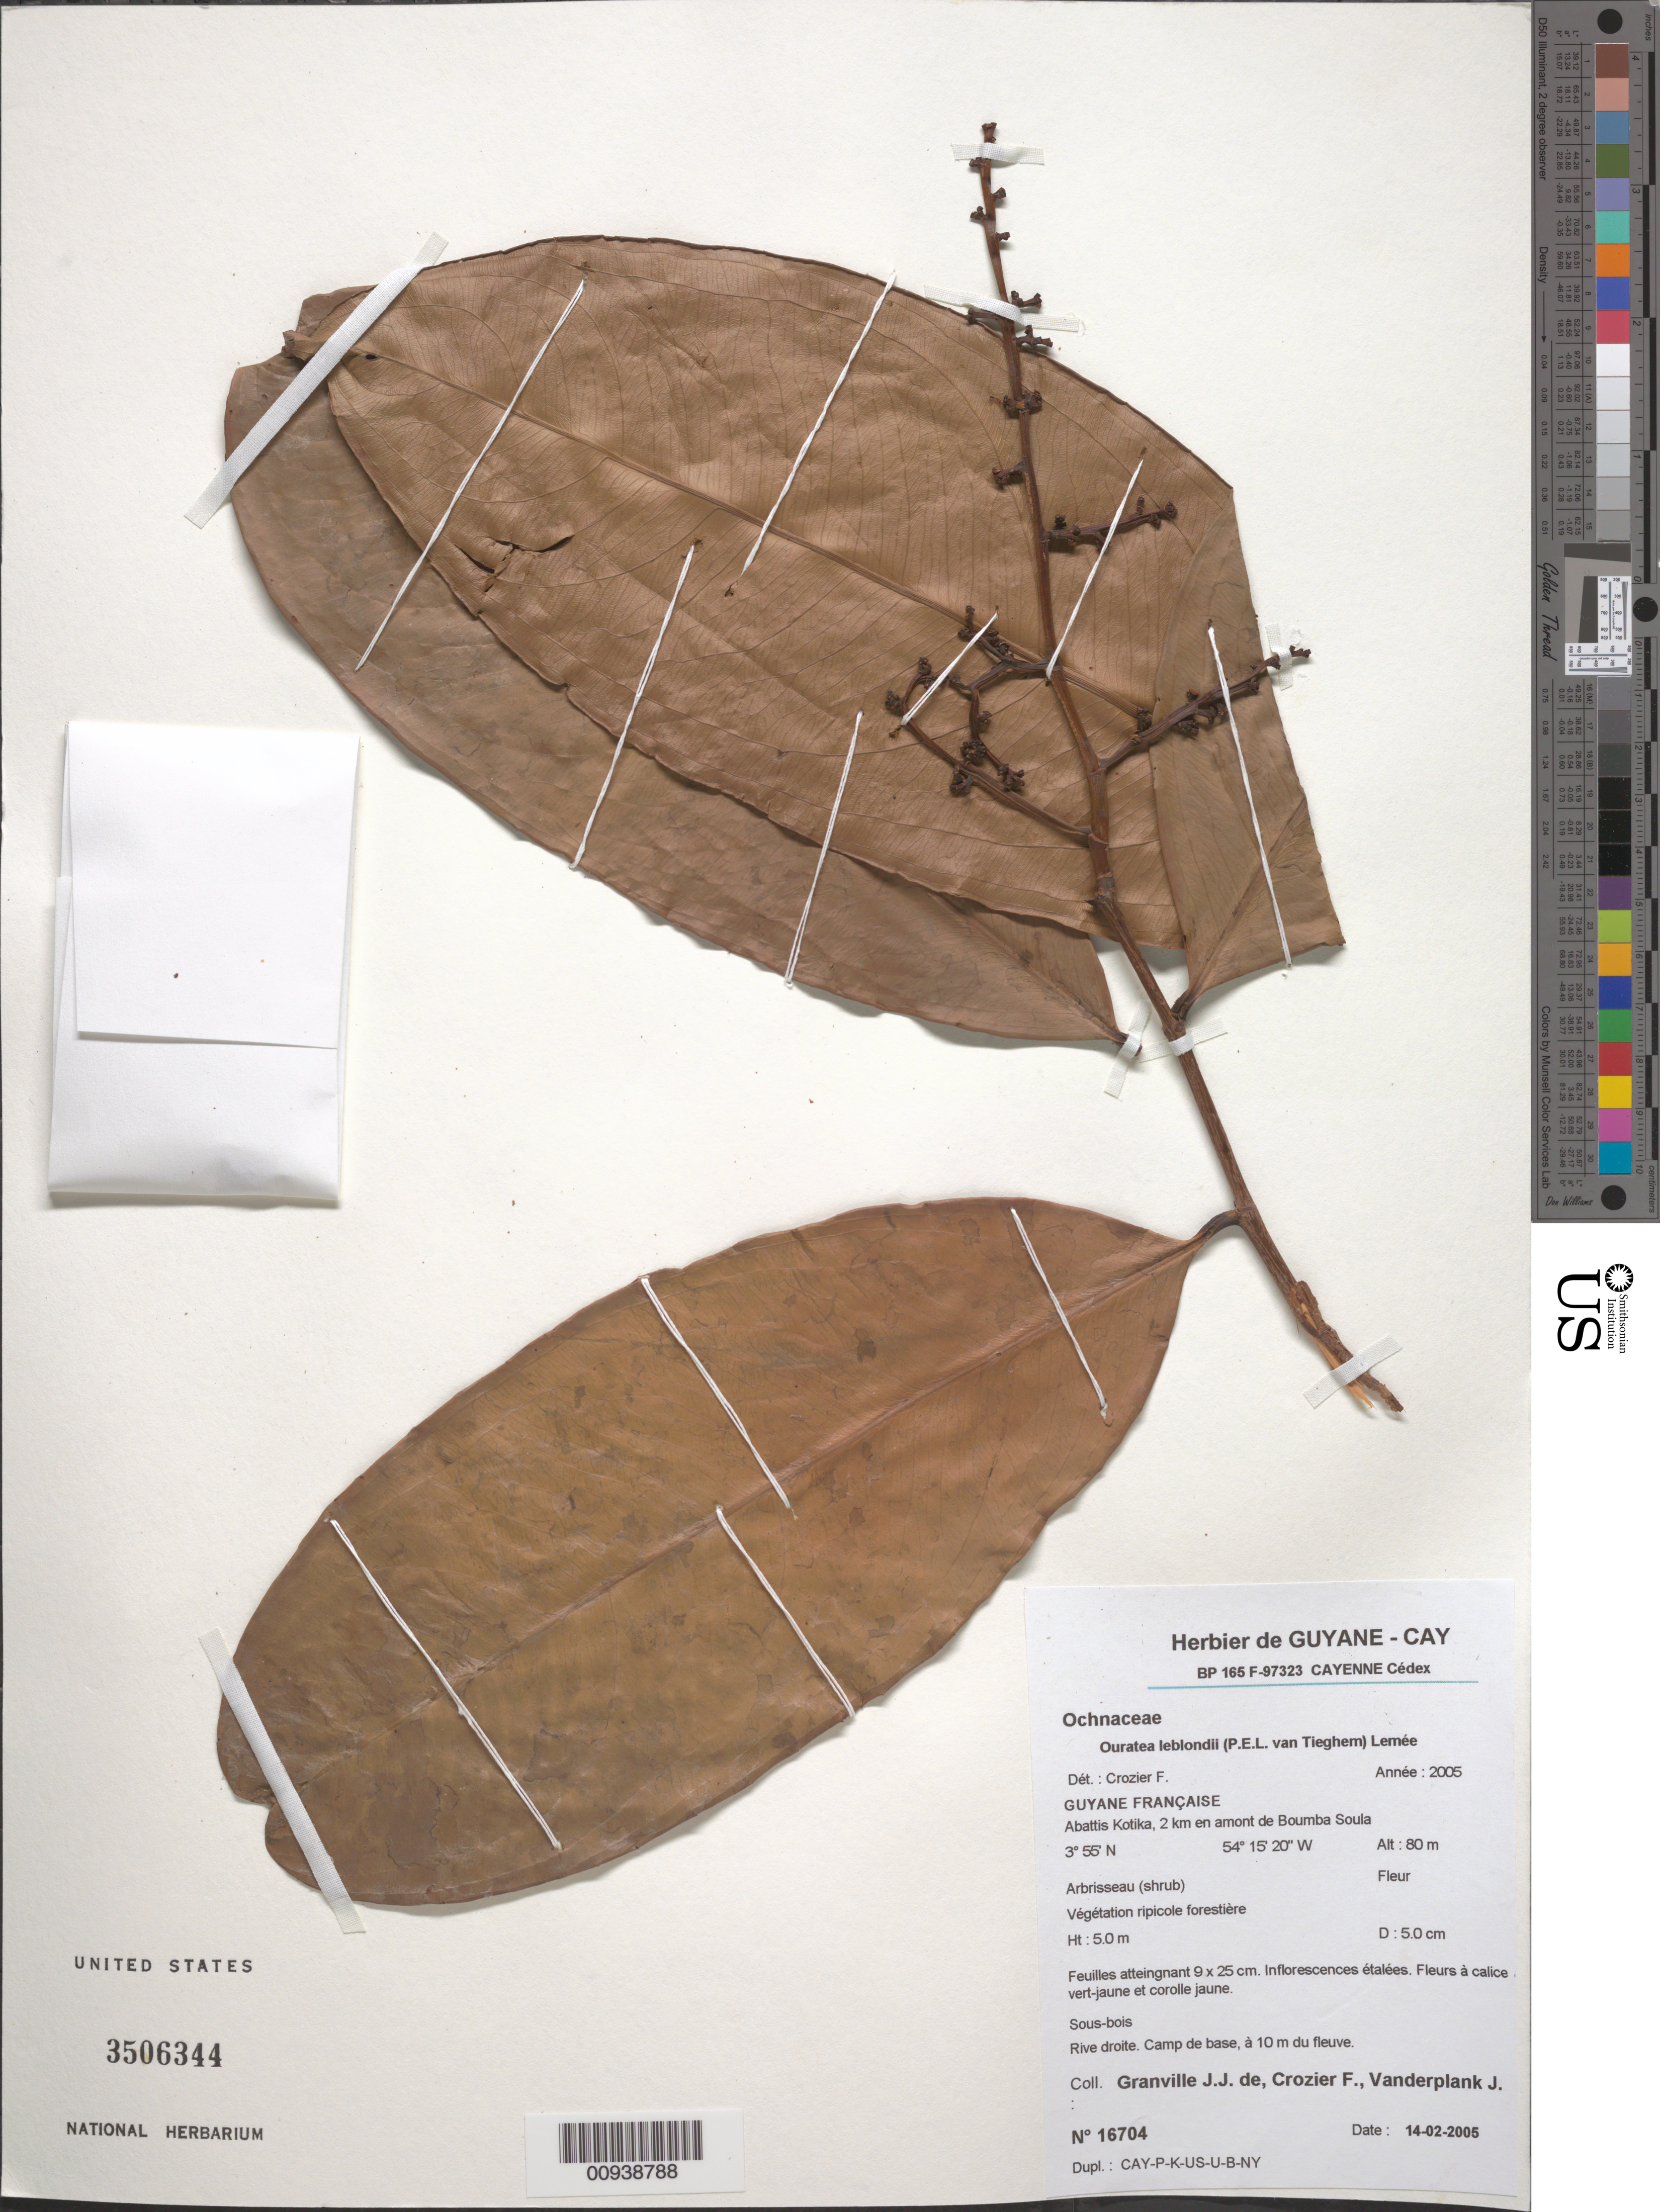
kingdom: Plantae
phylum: Tracheophyta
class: Magnoliopsida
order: Malpighiales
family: Ochnaceae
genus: Ouratea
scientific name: Ouratea leblondii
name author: (Tiegh.) Lemée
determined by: Crozier, F.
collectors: J.-J. de Granville, F. Crozier & J. Vanderplank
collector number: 16704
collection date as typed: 14-Feb-05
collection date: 2005-02-14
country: French Guiana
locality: Abattis Kotika, 2 km en amont de Boumba Soula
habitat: Végétation ripicole forestière, rive droite, camp de base, 10 m du fleuve; sous bois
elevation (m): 80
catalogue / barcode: US 3506344